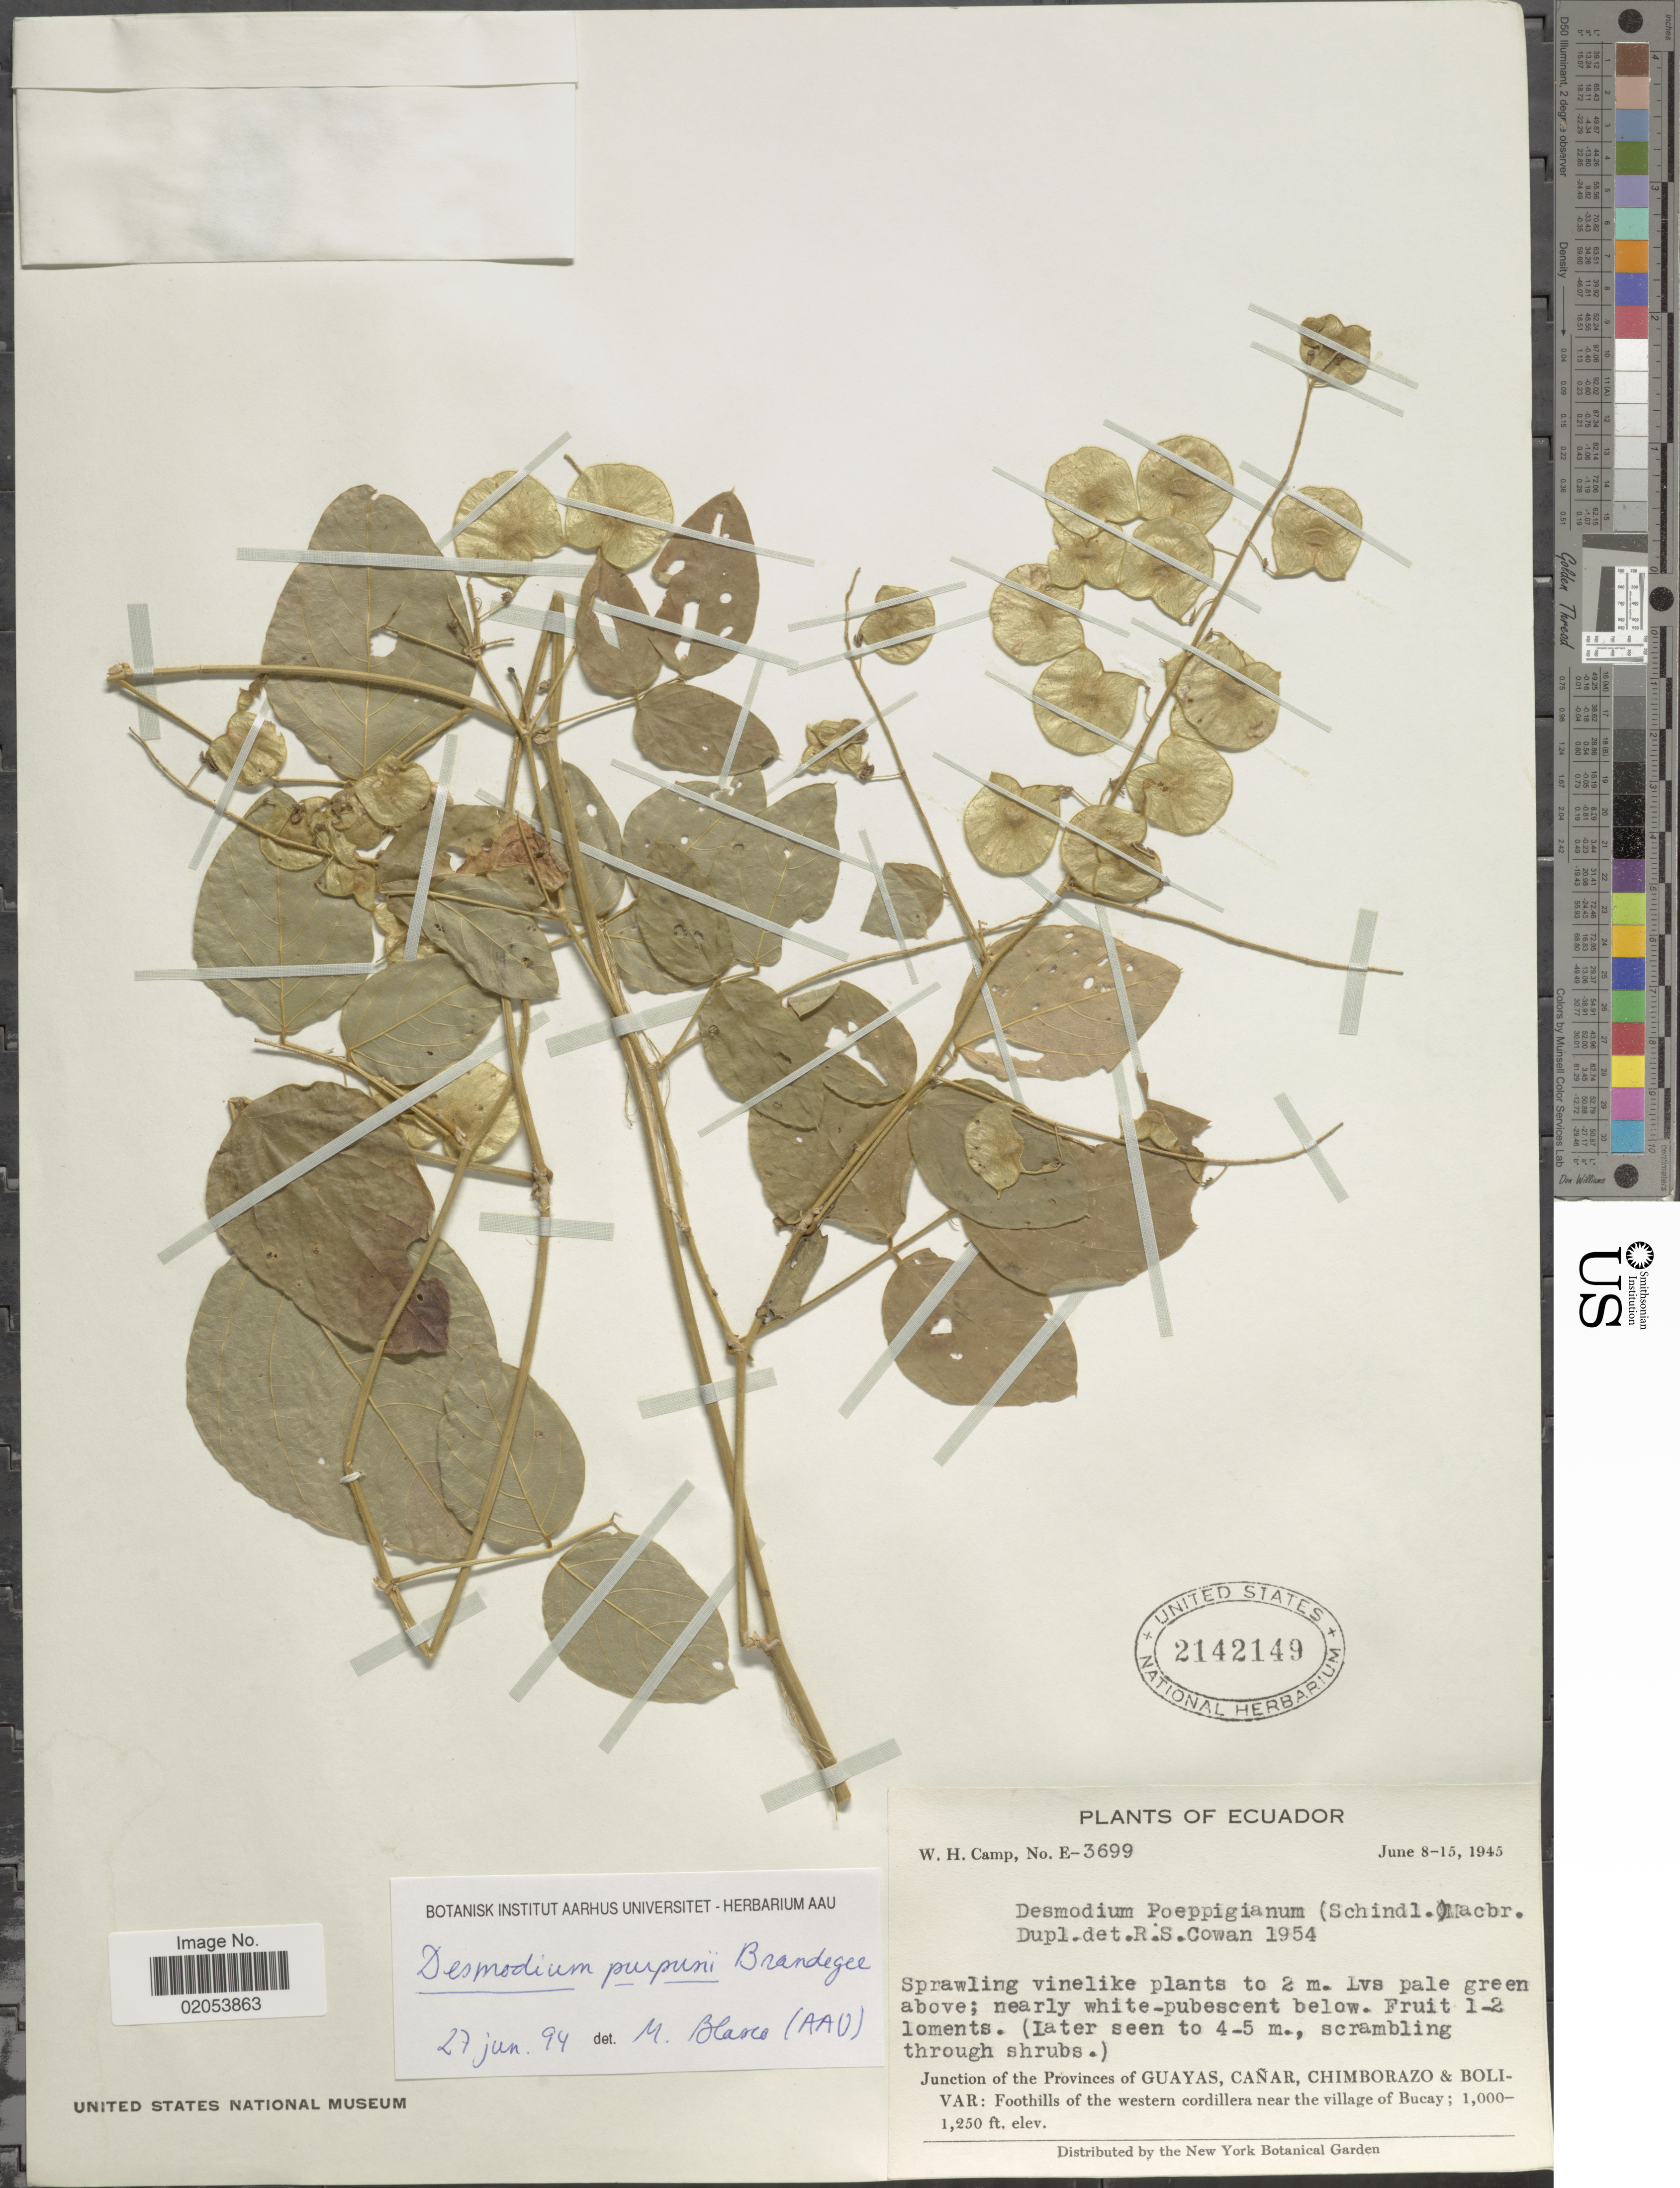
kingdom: Plantae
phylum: Tracheophyta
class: Magnoliopsida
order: Fabales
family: Fabaceae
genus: Desmodium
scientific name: Desmodium purpusii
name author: Brandegee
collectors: W. H. Camp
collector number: E-3699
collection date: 1945-06-08/1945-06-15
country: Ecuador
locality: Junction of the Province of Guayas, Canar, Chumborazo & Bolivar: foothillls of the western cordillera near the village of Bucay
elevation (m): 305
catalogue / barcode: US 2142149